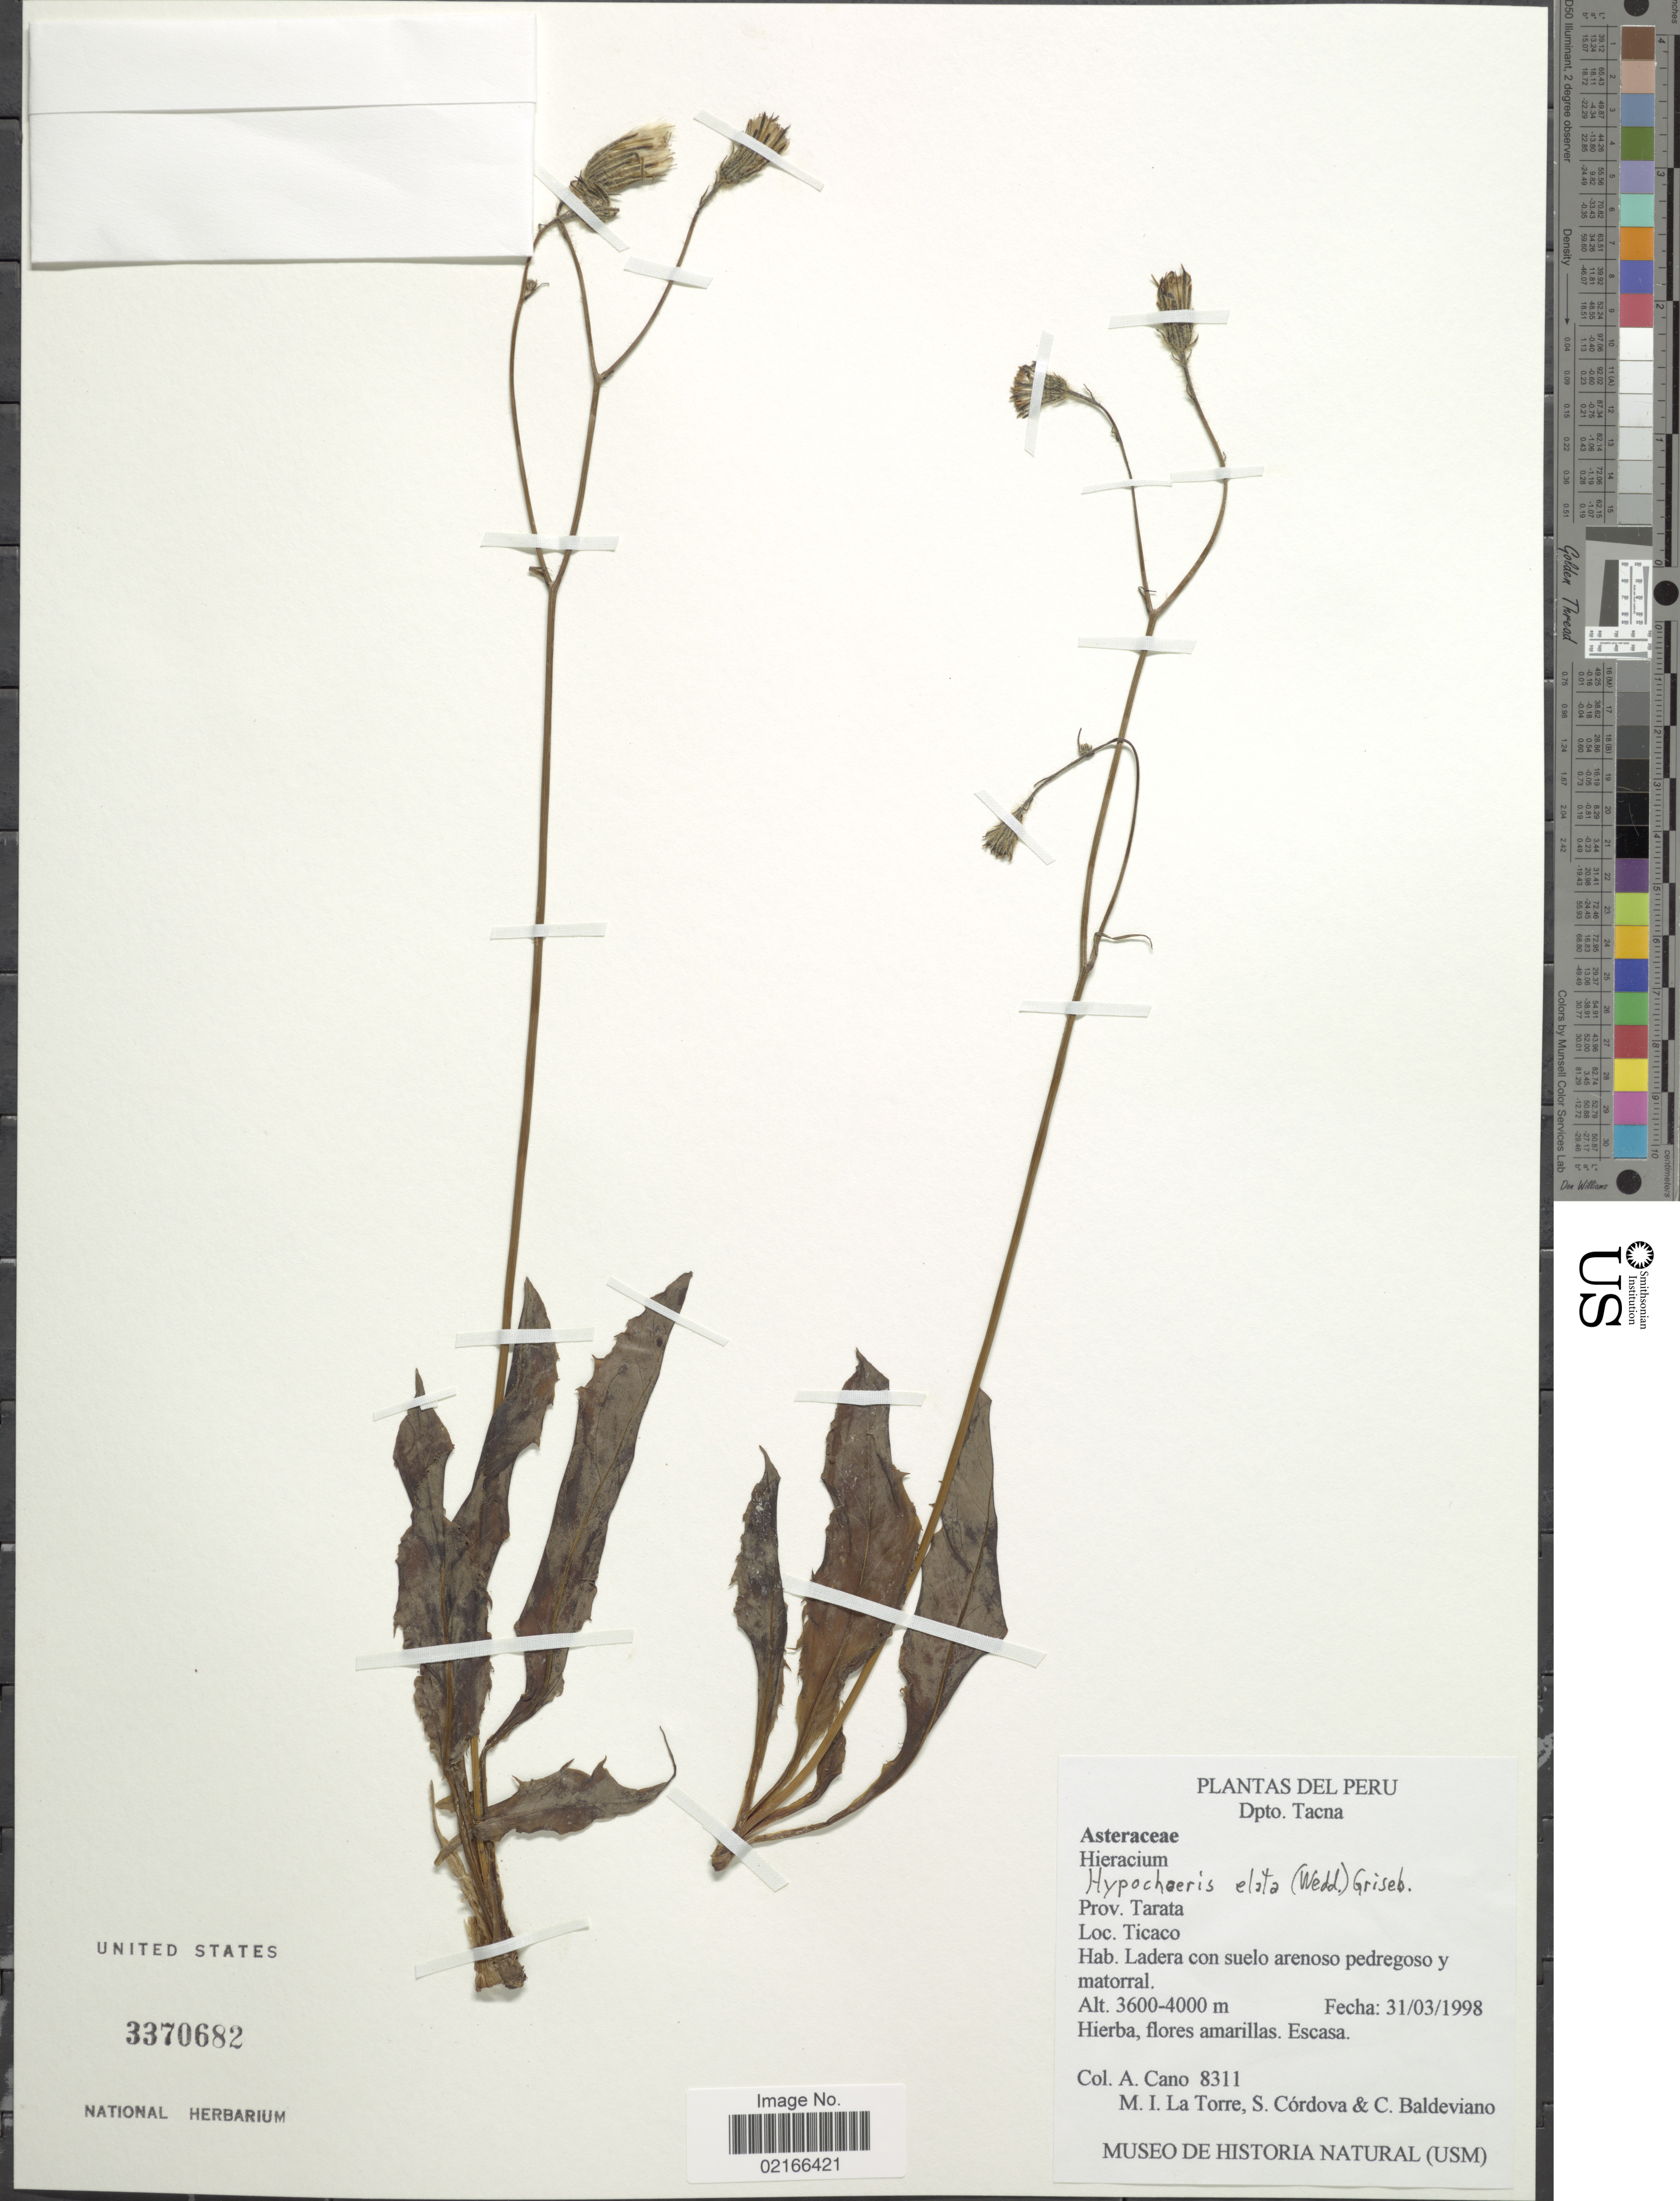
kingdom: Plantae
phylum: Tracheophyta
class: Magnoliopsida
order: Asterales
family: Asteraceae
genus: Hypochaeris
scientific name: Hypochaeris elata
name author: (Wedd.) Griseb.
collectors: A. Cano, M. I. La Torre, S. Cordova & C. Baldevianio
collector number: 8311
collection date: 1998-03-31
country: Peru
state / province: Tacna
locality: Prov. Tarata. Ticaco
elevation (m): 3600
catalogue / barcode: US 3370682